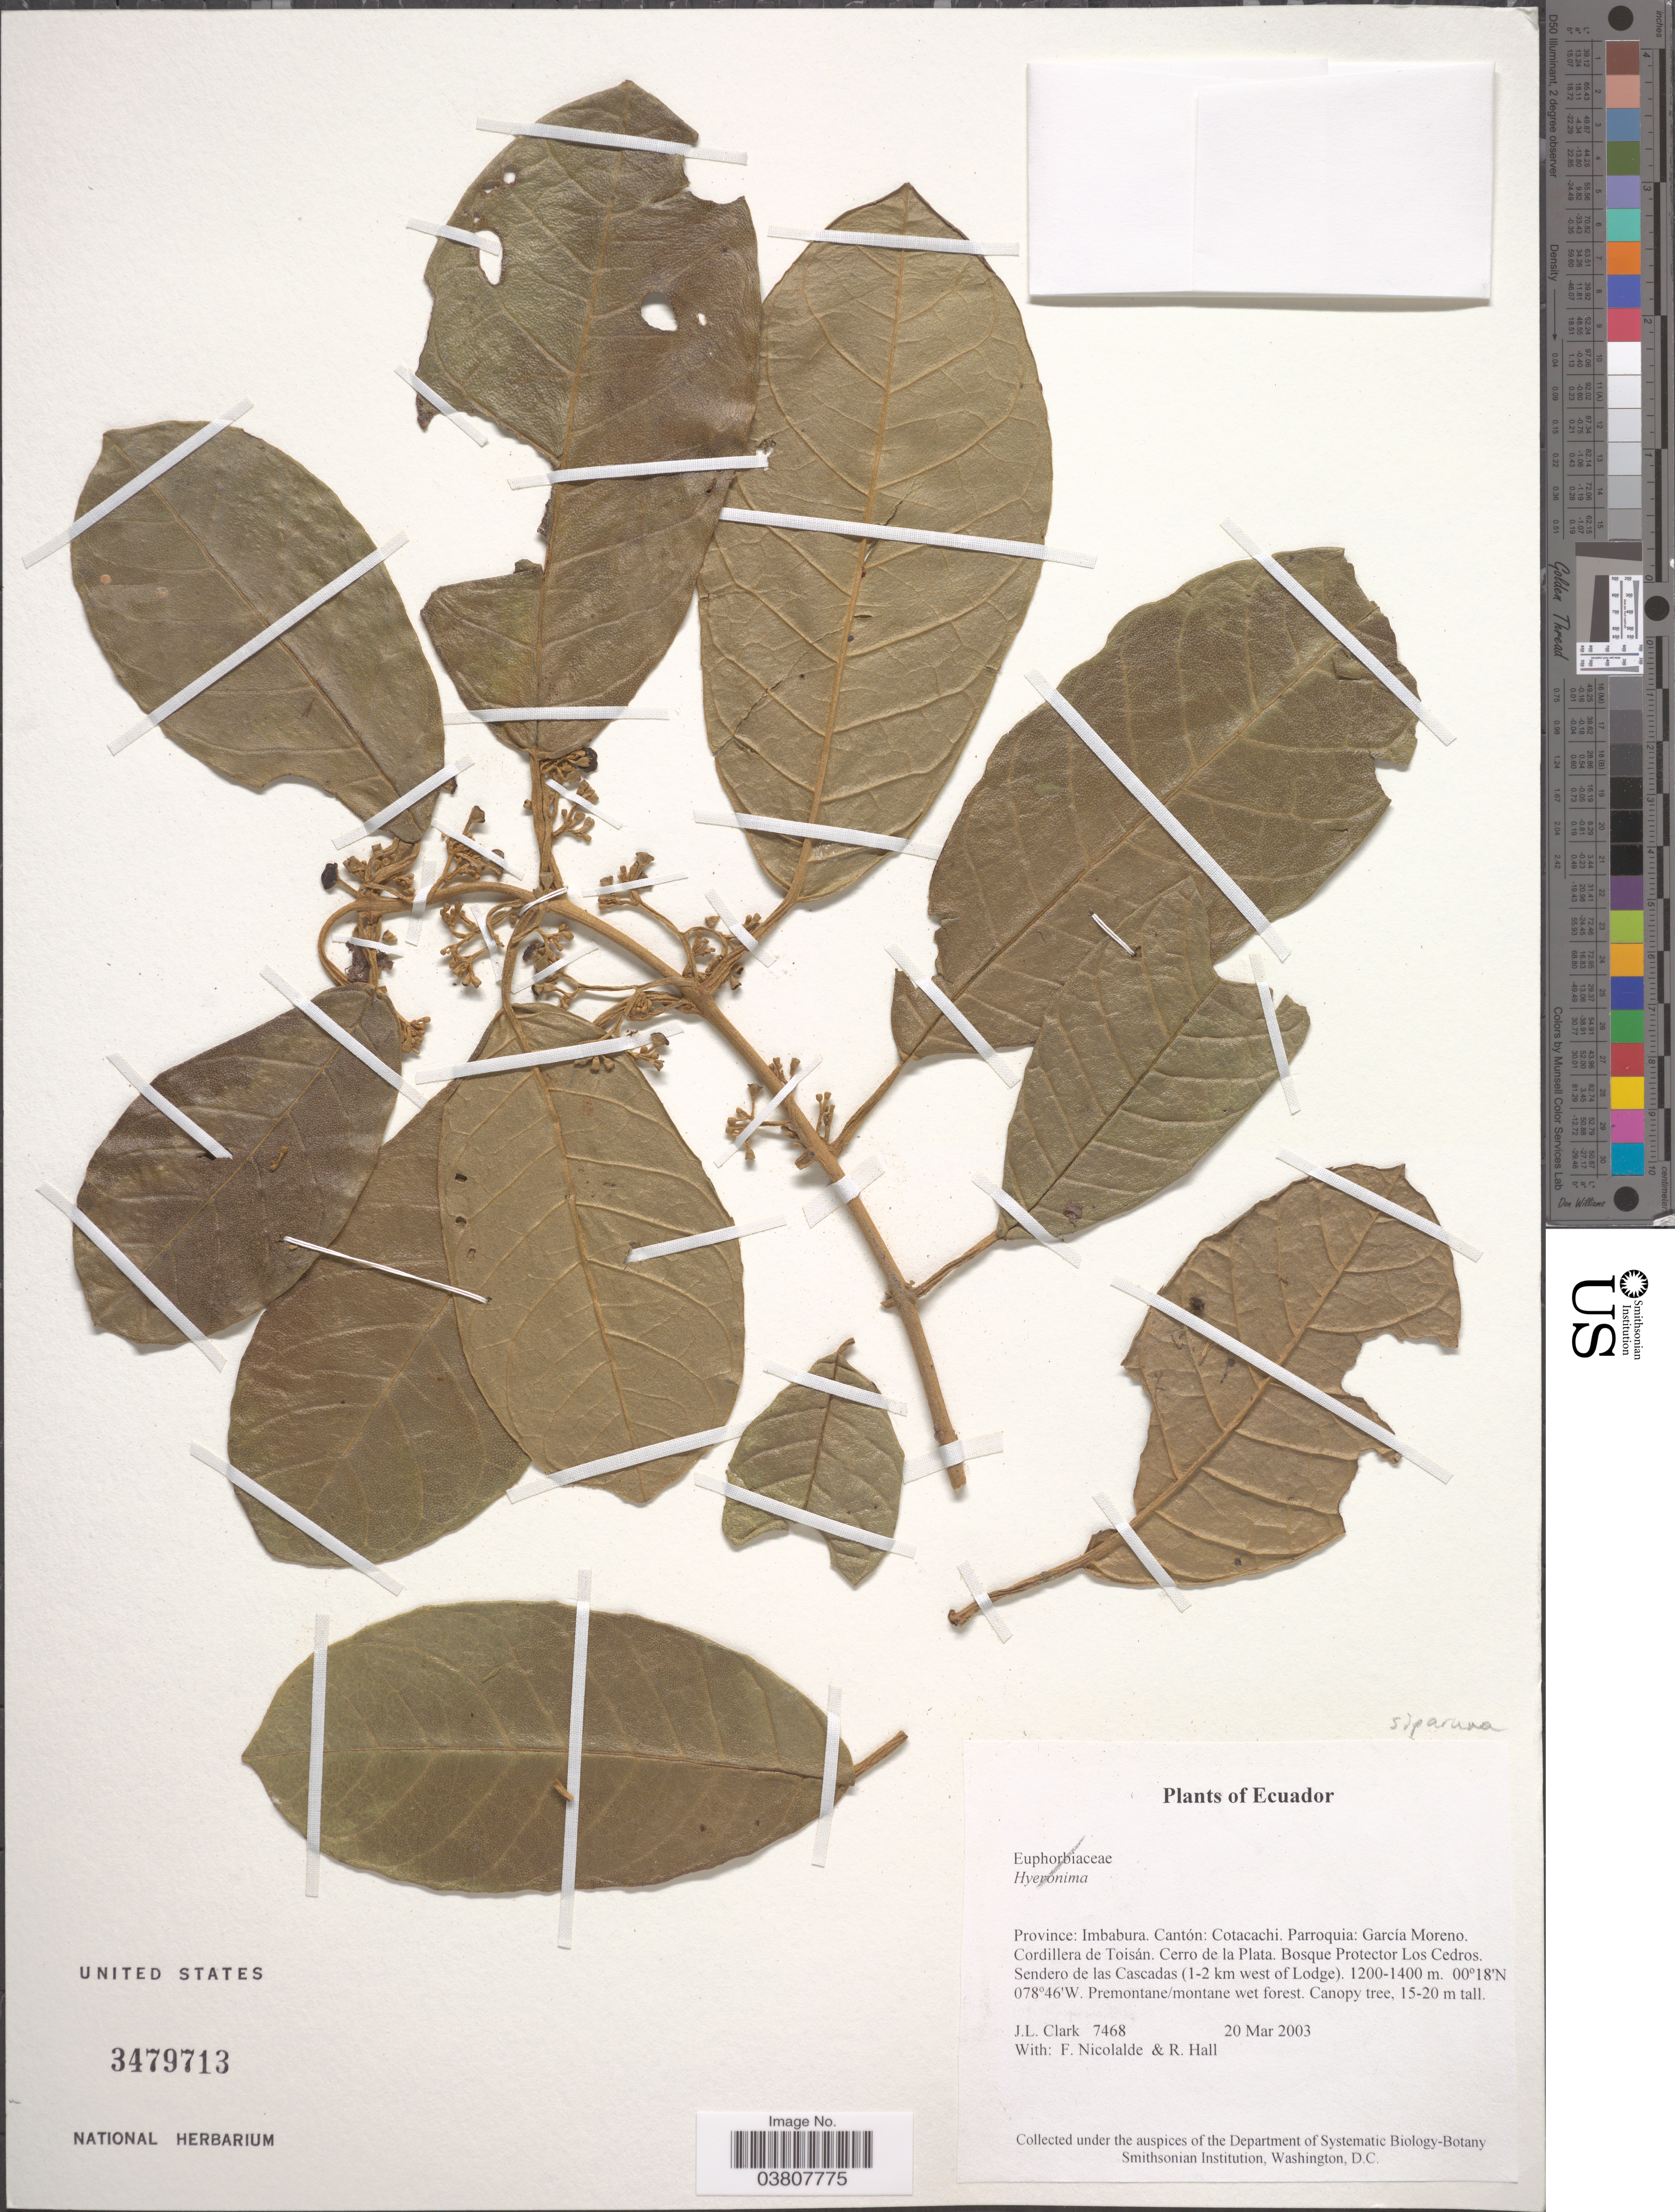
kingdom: Plantae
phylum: Tracheophyta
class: Magnoliopsida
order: Laurales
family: Siparunaceae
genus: Siparuna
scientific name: Siparuna sp.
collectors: J. L. Clark, F. Nicolalde & R. Hall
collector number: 7468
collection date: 2003-03-20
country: Ecuador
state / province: Imbabura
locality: Cantón: Cotacachi. Parroquia: García Moreno. Cordillera de Toisán. Cerro de la Plata. Bosque Protector Los Cedros. Sendero de las Cascades (1-2 km west of Lodge).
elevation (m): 1200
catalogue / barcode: US 3479713